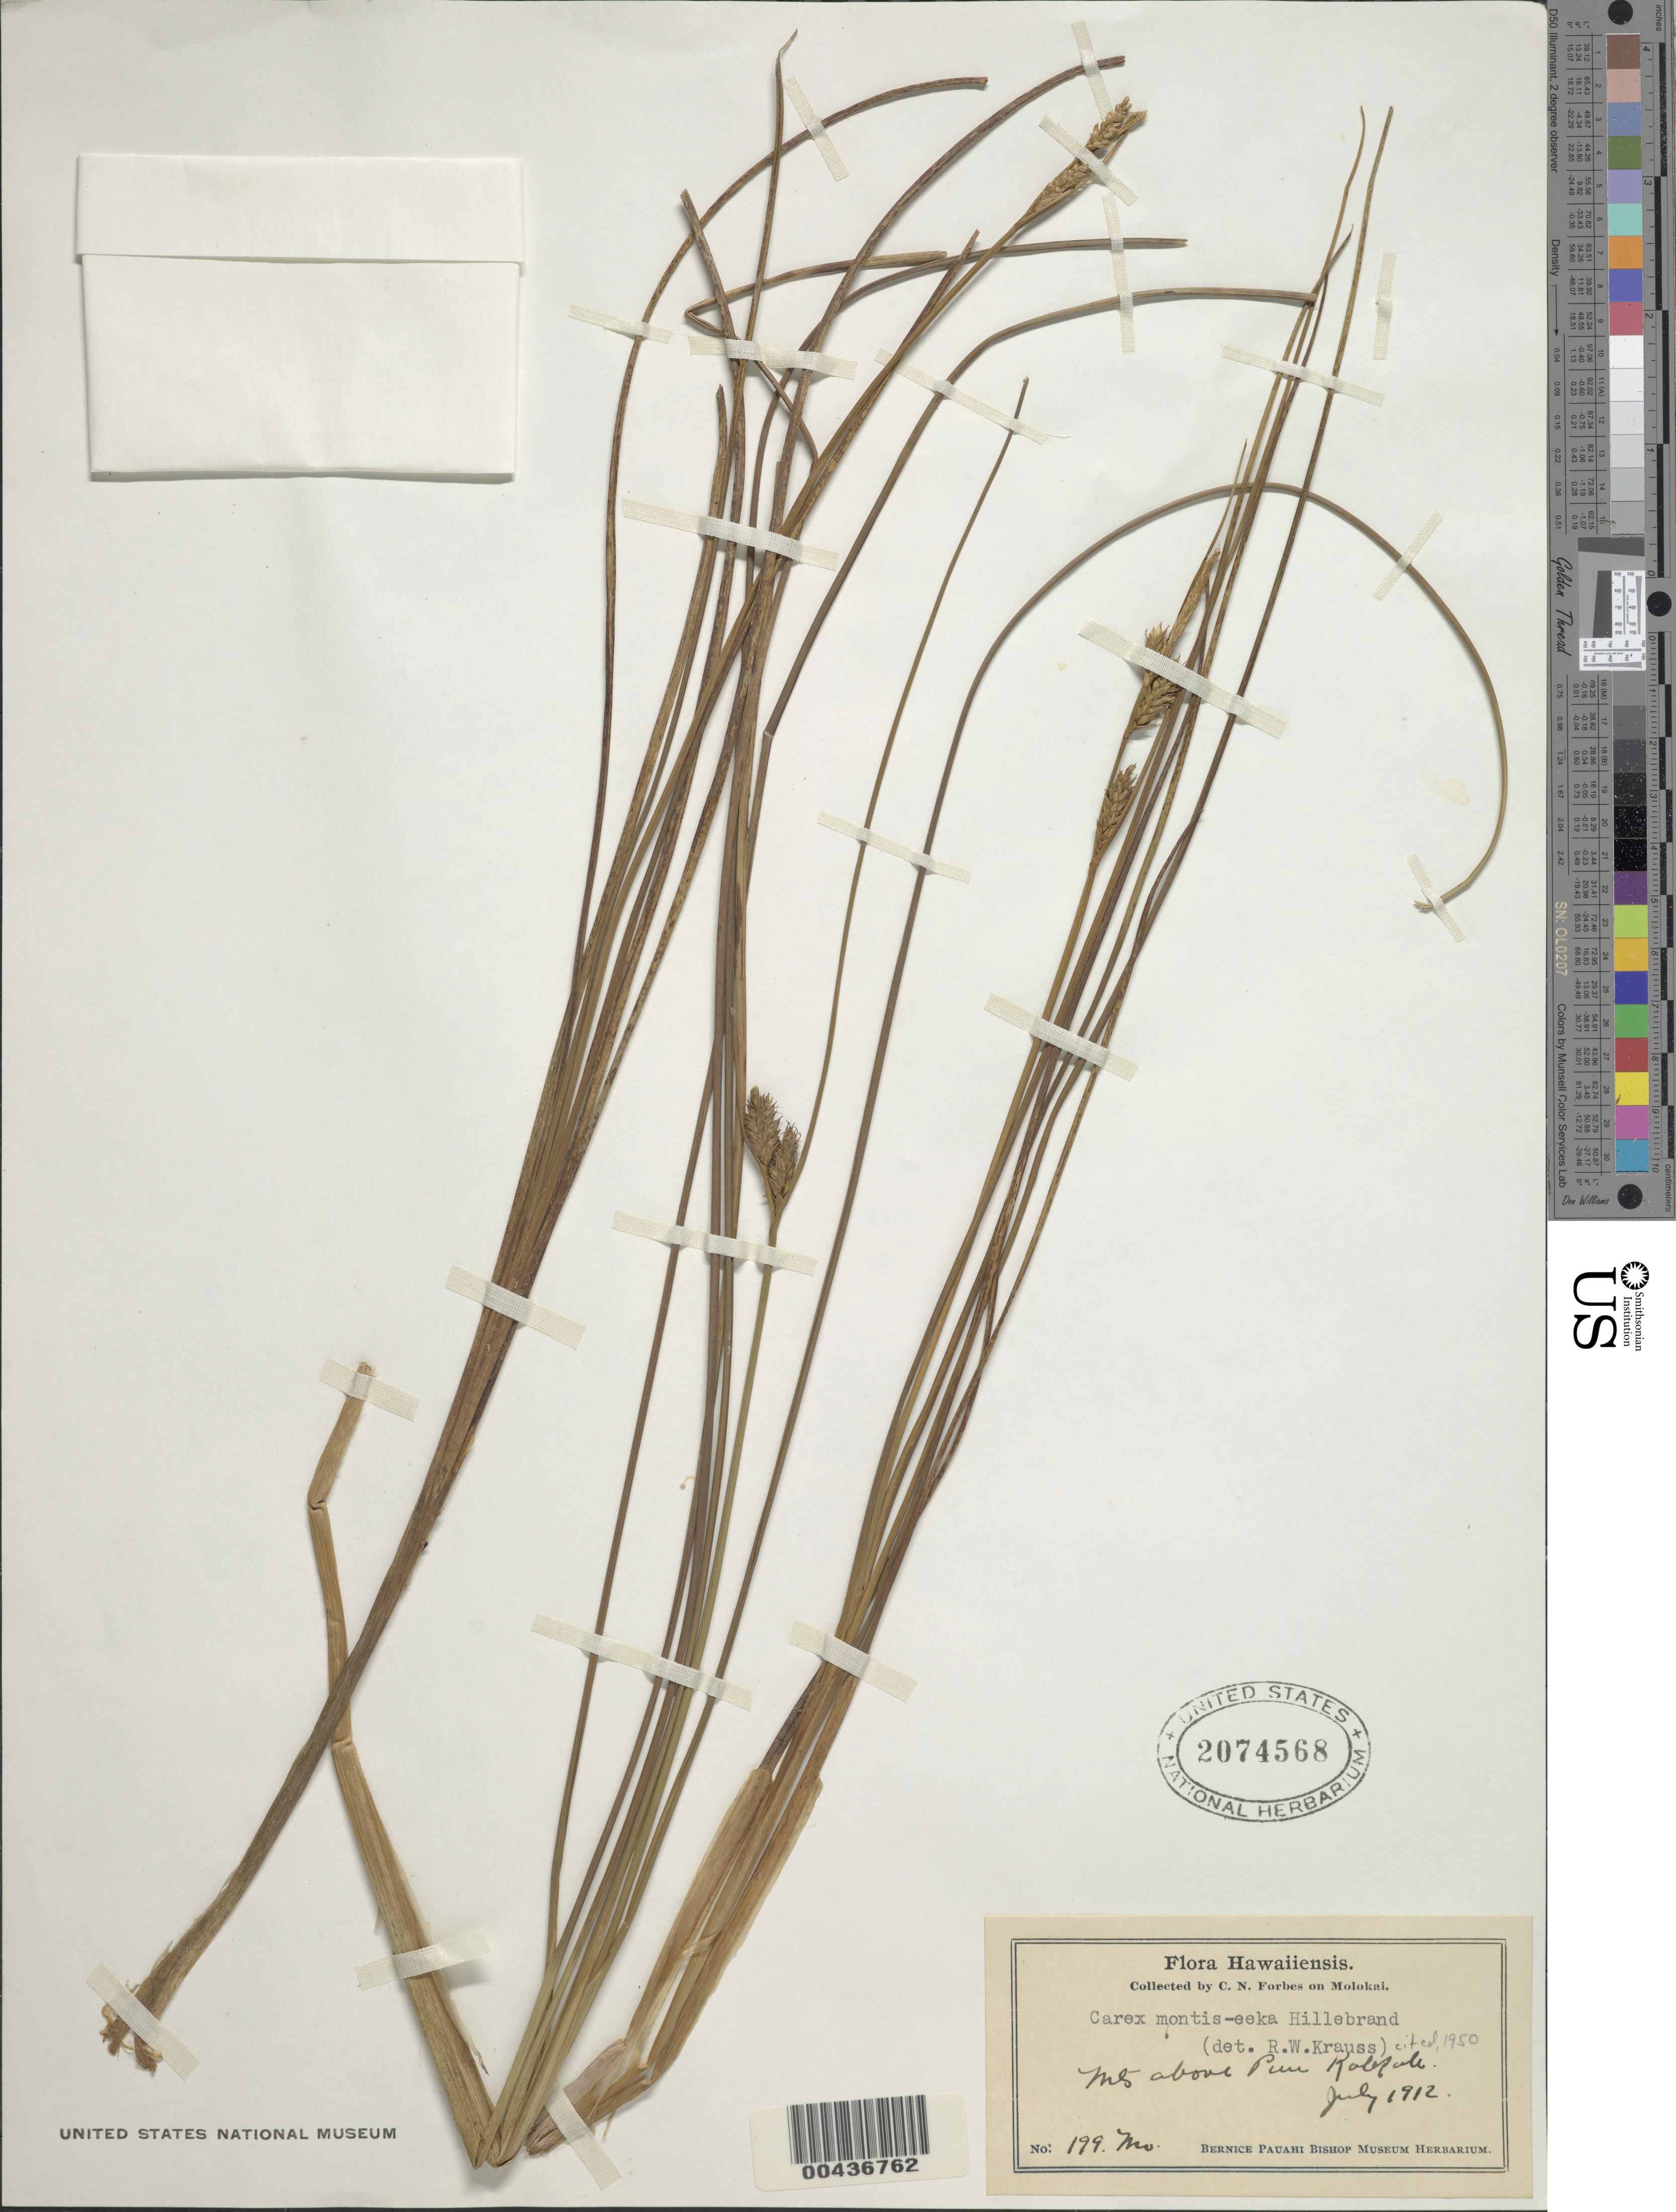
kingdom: Plantae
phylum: Tracheophyta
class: Liliopsida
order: Poales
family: Cyperaceae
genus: Carex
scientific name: Carex montis-eeka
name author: Hillebr.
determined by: Krauss, R. W.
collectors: C. N. Forbes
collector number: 199.Mo.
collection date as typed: Jul 1912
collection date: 1912-07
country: United States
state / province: Hawaii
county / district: Maui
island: Moloka'i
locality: Mountains above Puu Kolekole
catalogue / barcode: US 2074568